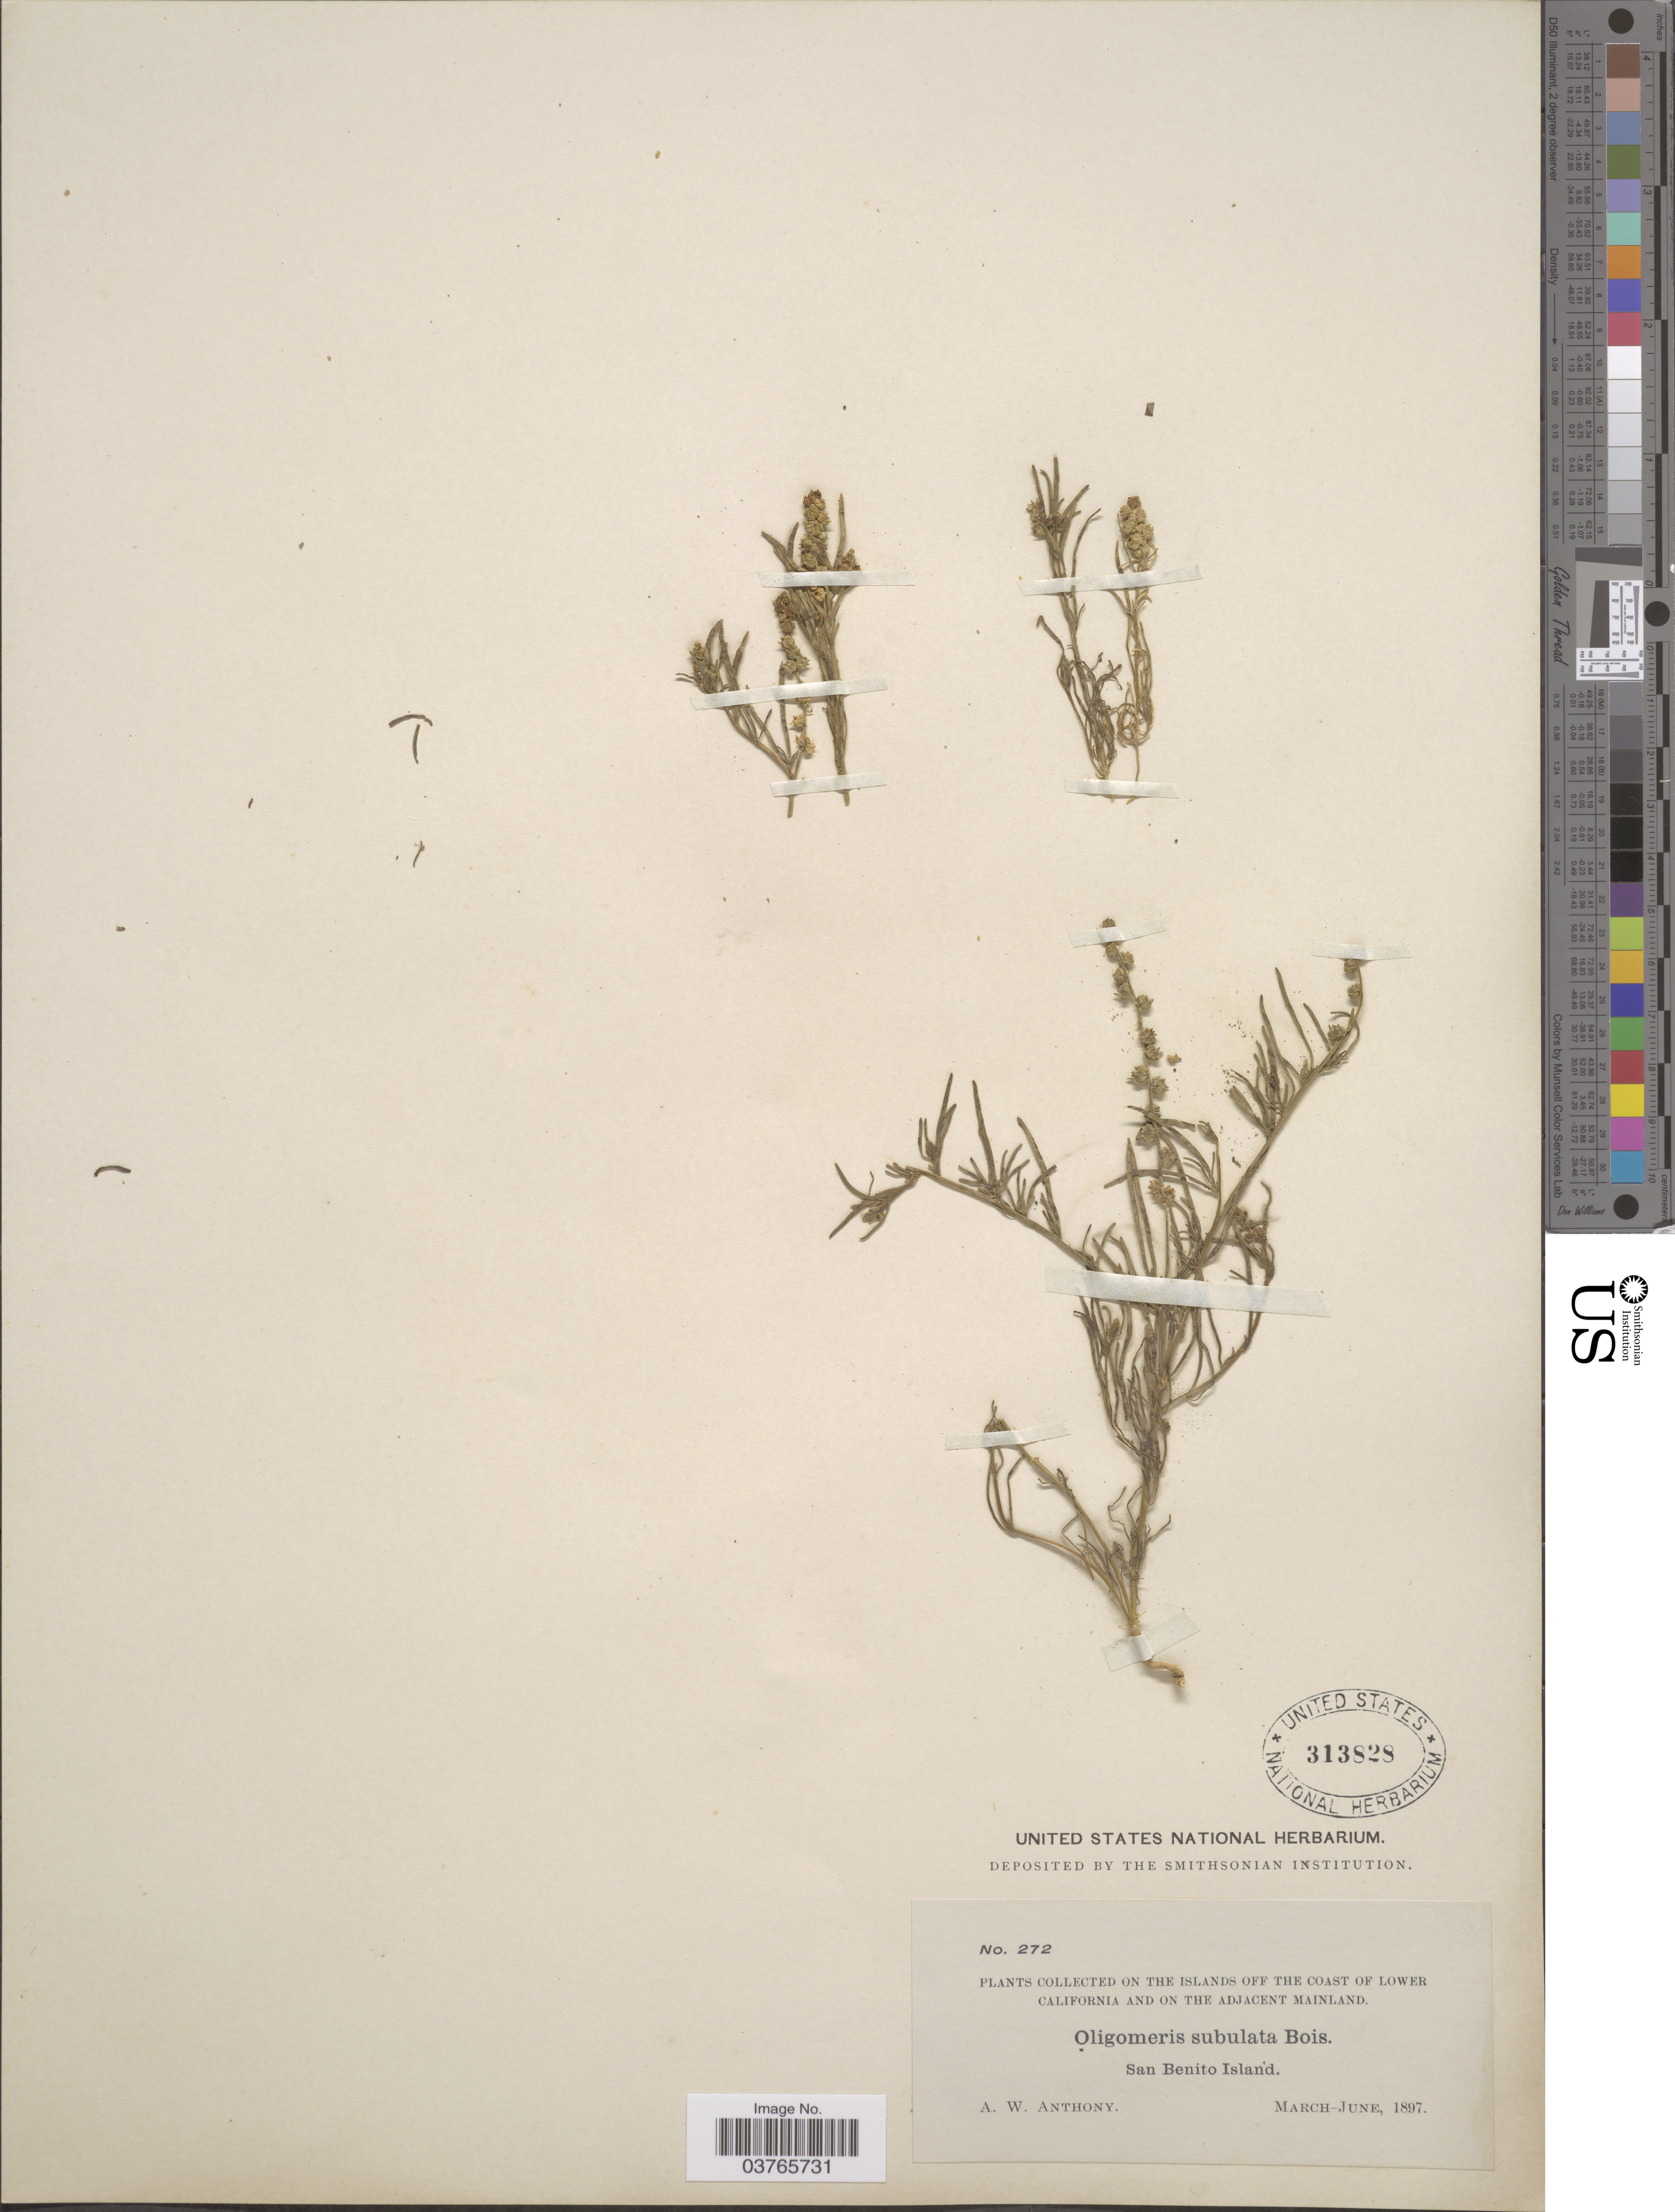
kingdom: Plantae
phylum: Tracheophyta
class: Magnoliopsida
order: Brassicales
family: Resedaceae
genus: Oligomeris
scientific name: Oligomeris subulata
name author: Webb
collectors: A. W. Anthony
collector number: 272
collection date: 1897-03/1897-06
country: Mexico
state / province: Baja California Norte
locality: On the Islands off the coast of Lower California and on the adjacent mainland. San Benito Island.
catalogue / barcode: US 313828